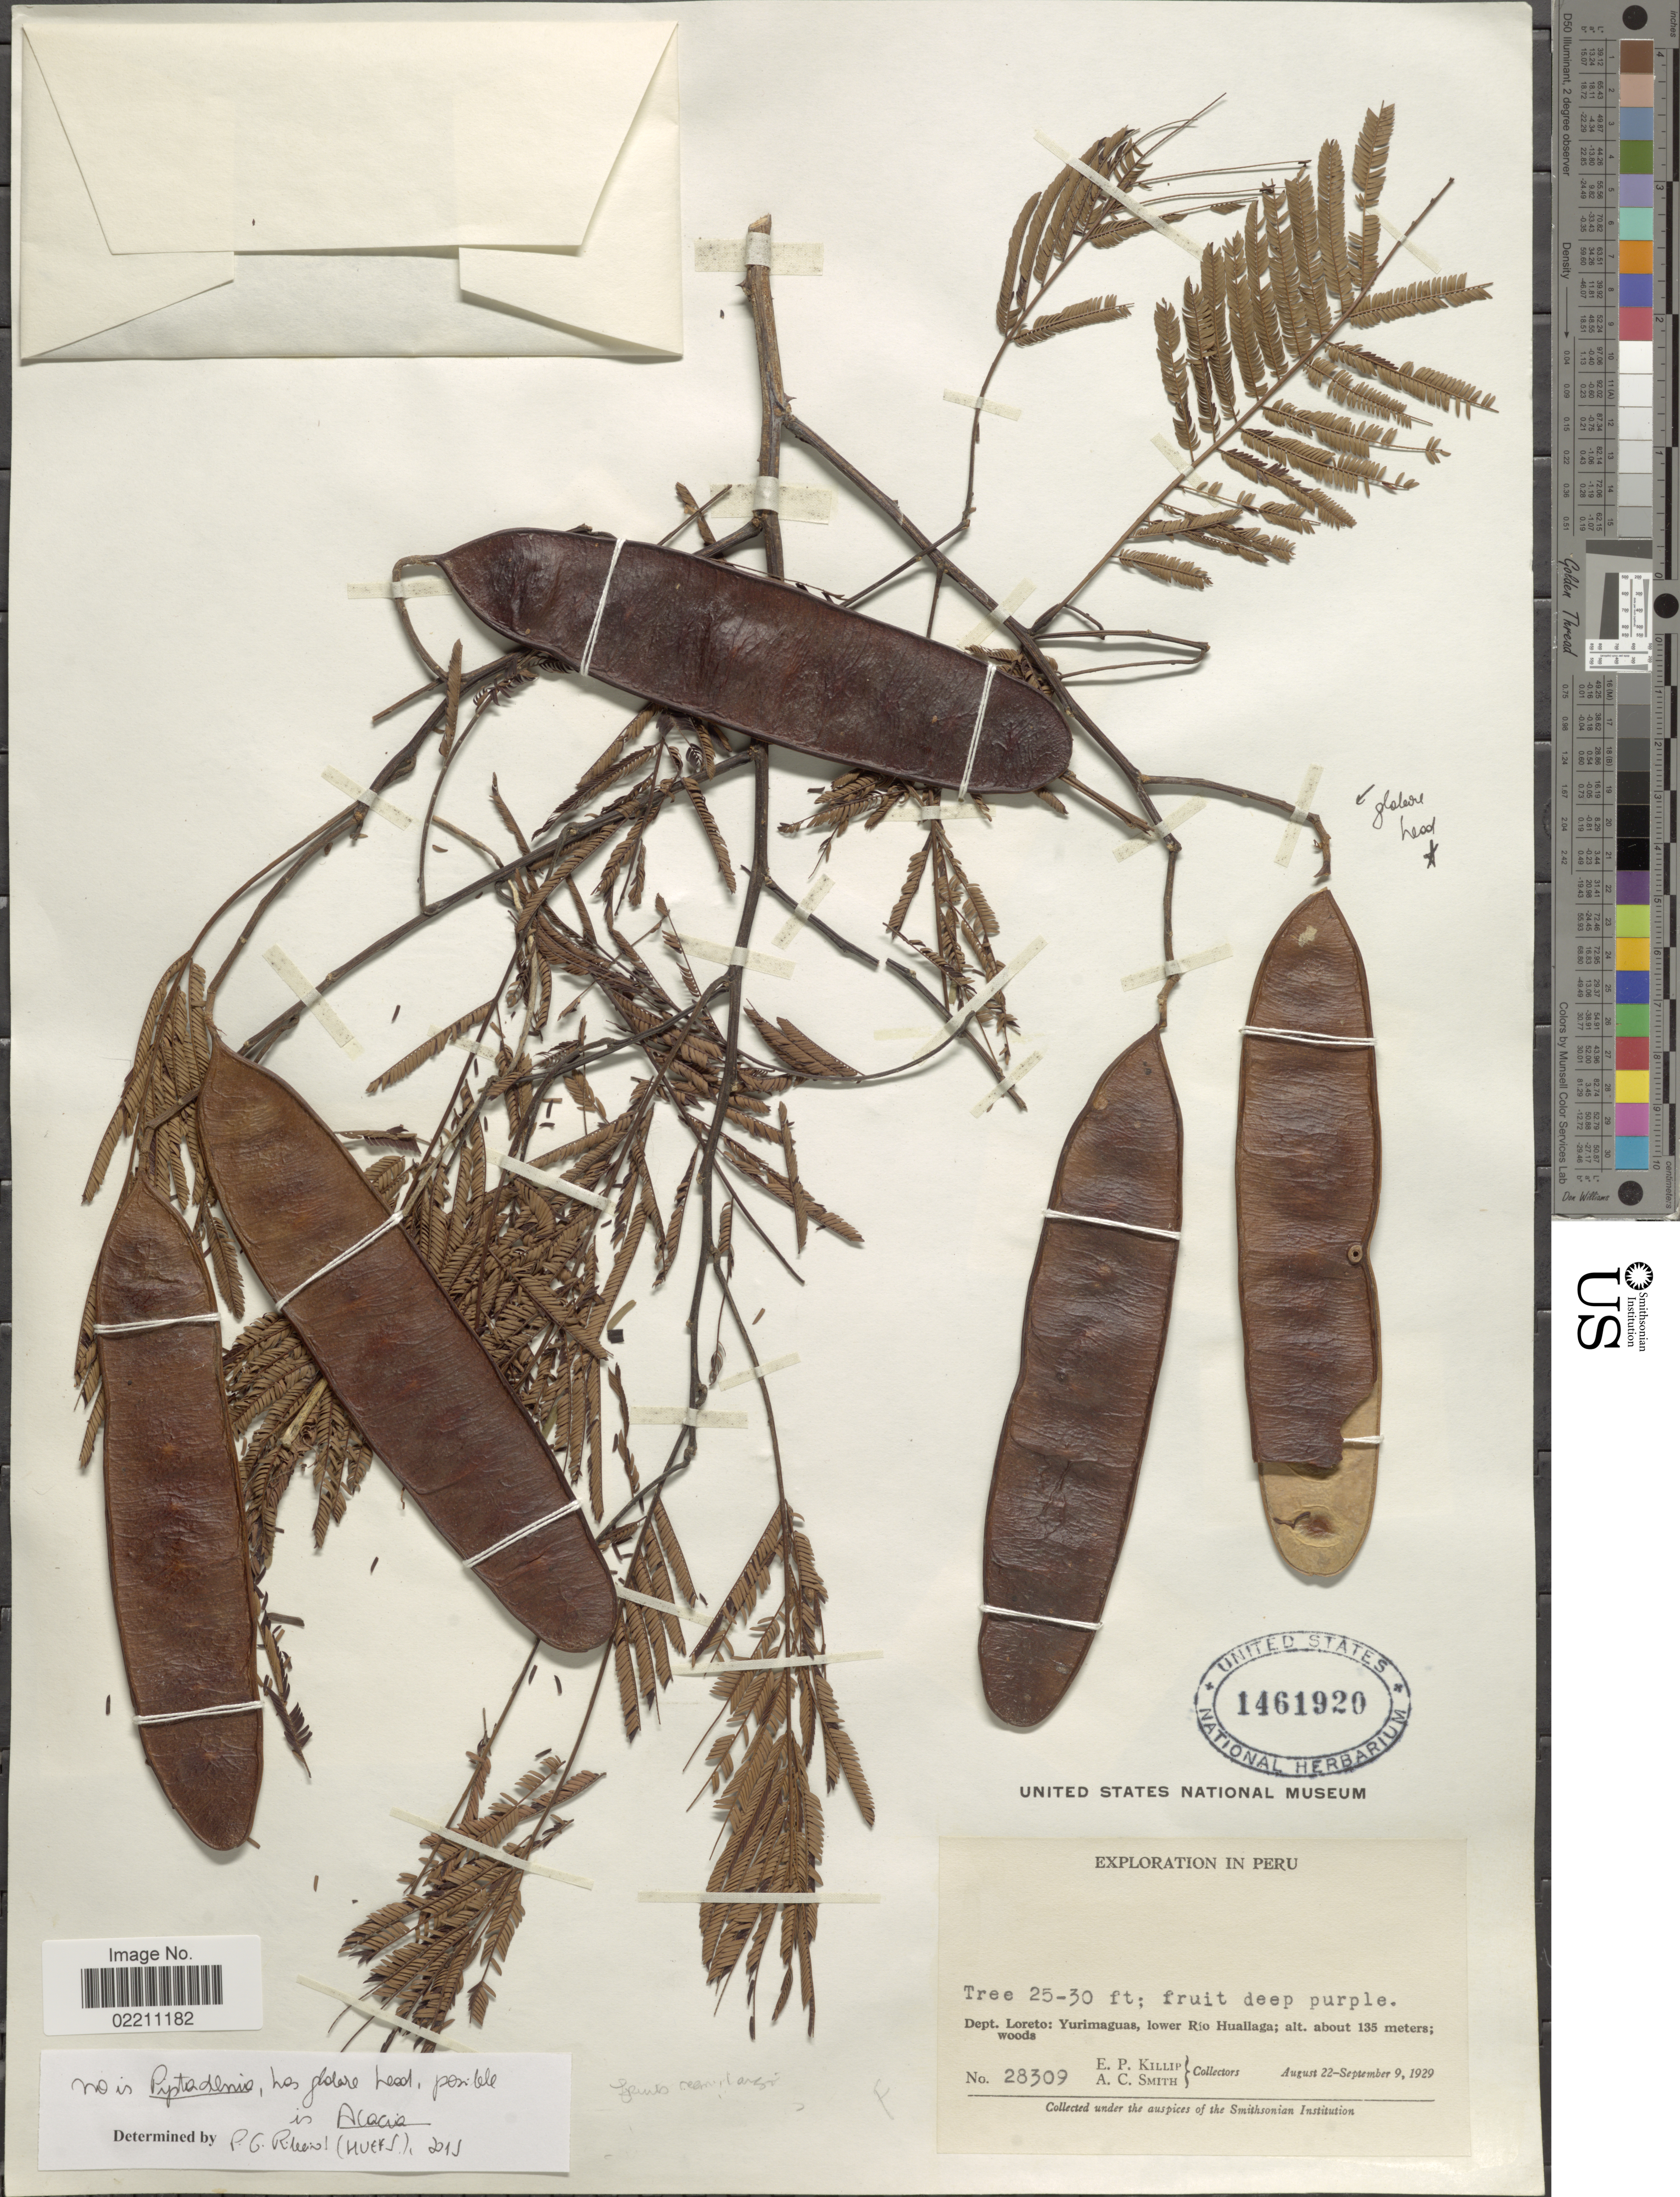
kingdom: Plantae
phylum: Tracheophyta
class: Magnoliopsida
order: Fabales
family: Fabaceae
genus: Pityrocarpa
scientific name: Pityrocarpa sp.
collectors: E. P. Killip & A. C. Smith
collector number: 28309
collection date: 1929-08-22/1929-09-09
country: Peru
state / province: Loreto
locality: Dept. Loreto: Yurimagua, lower Rio Huallaga.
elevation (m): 135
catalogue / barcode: US 1461920